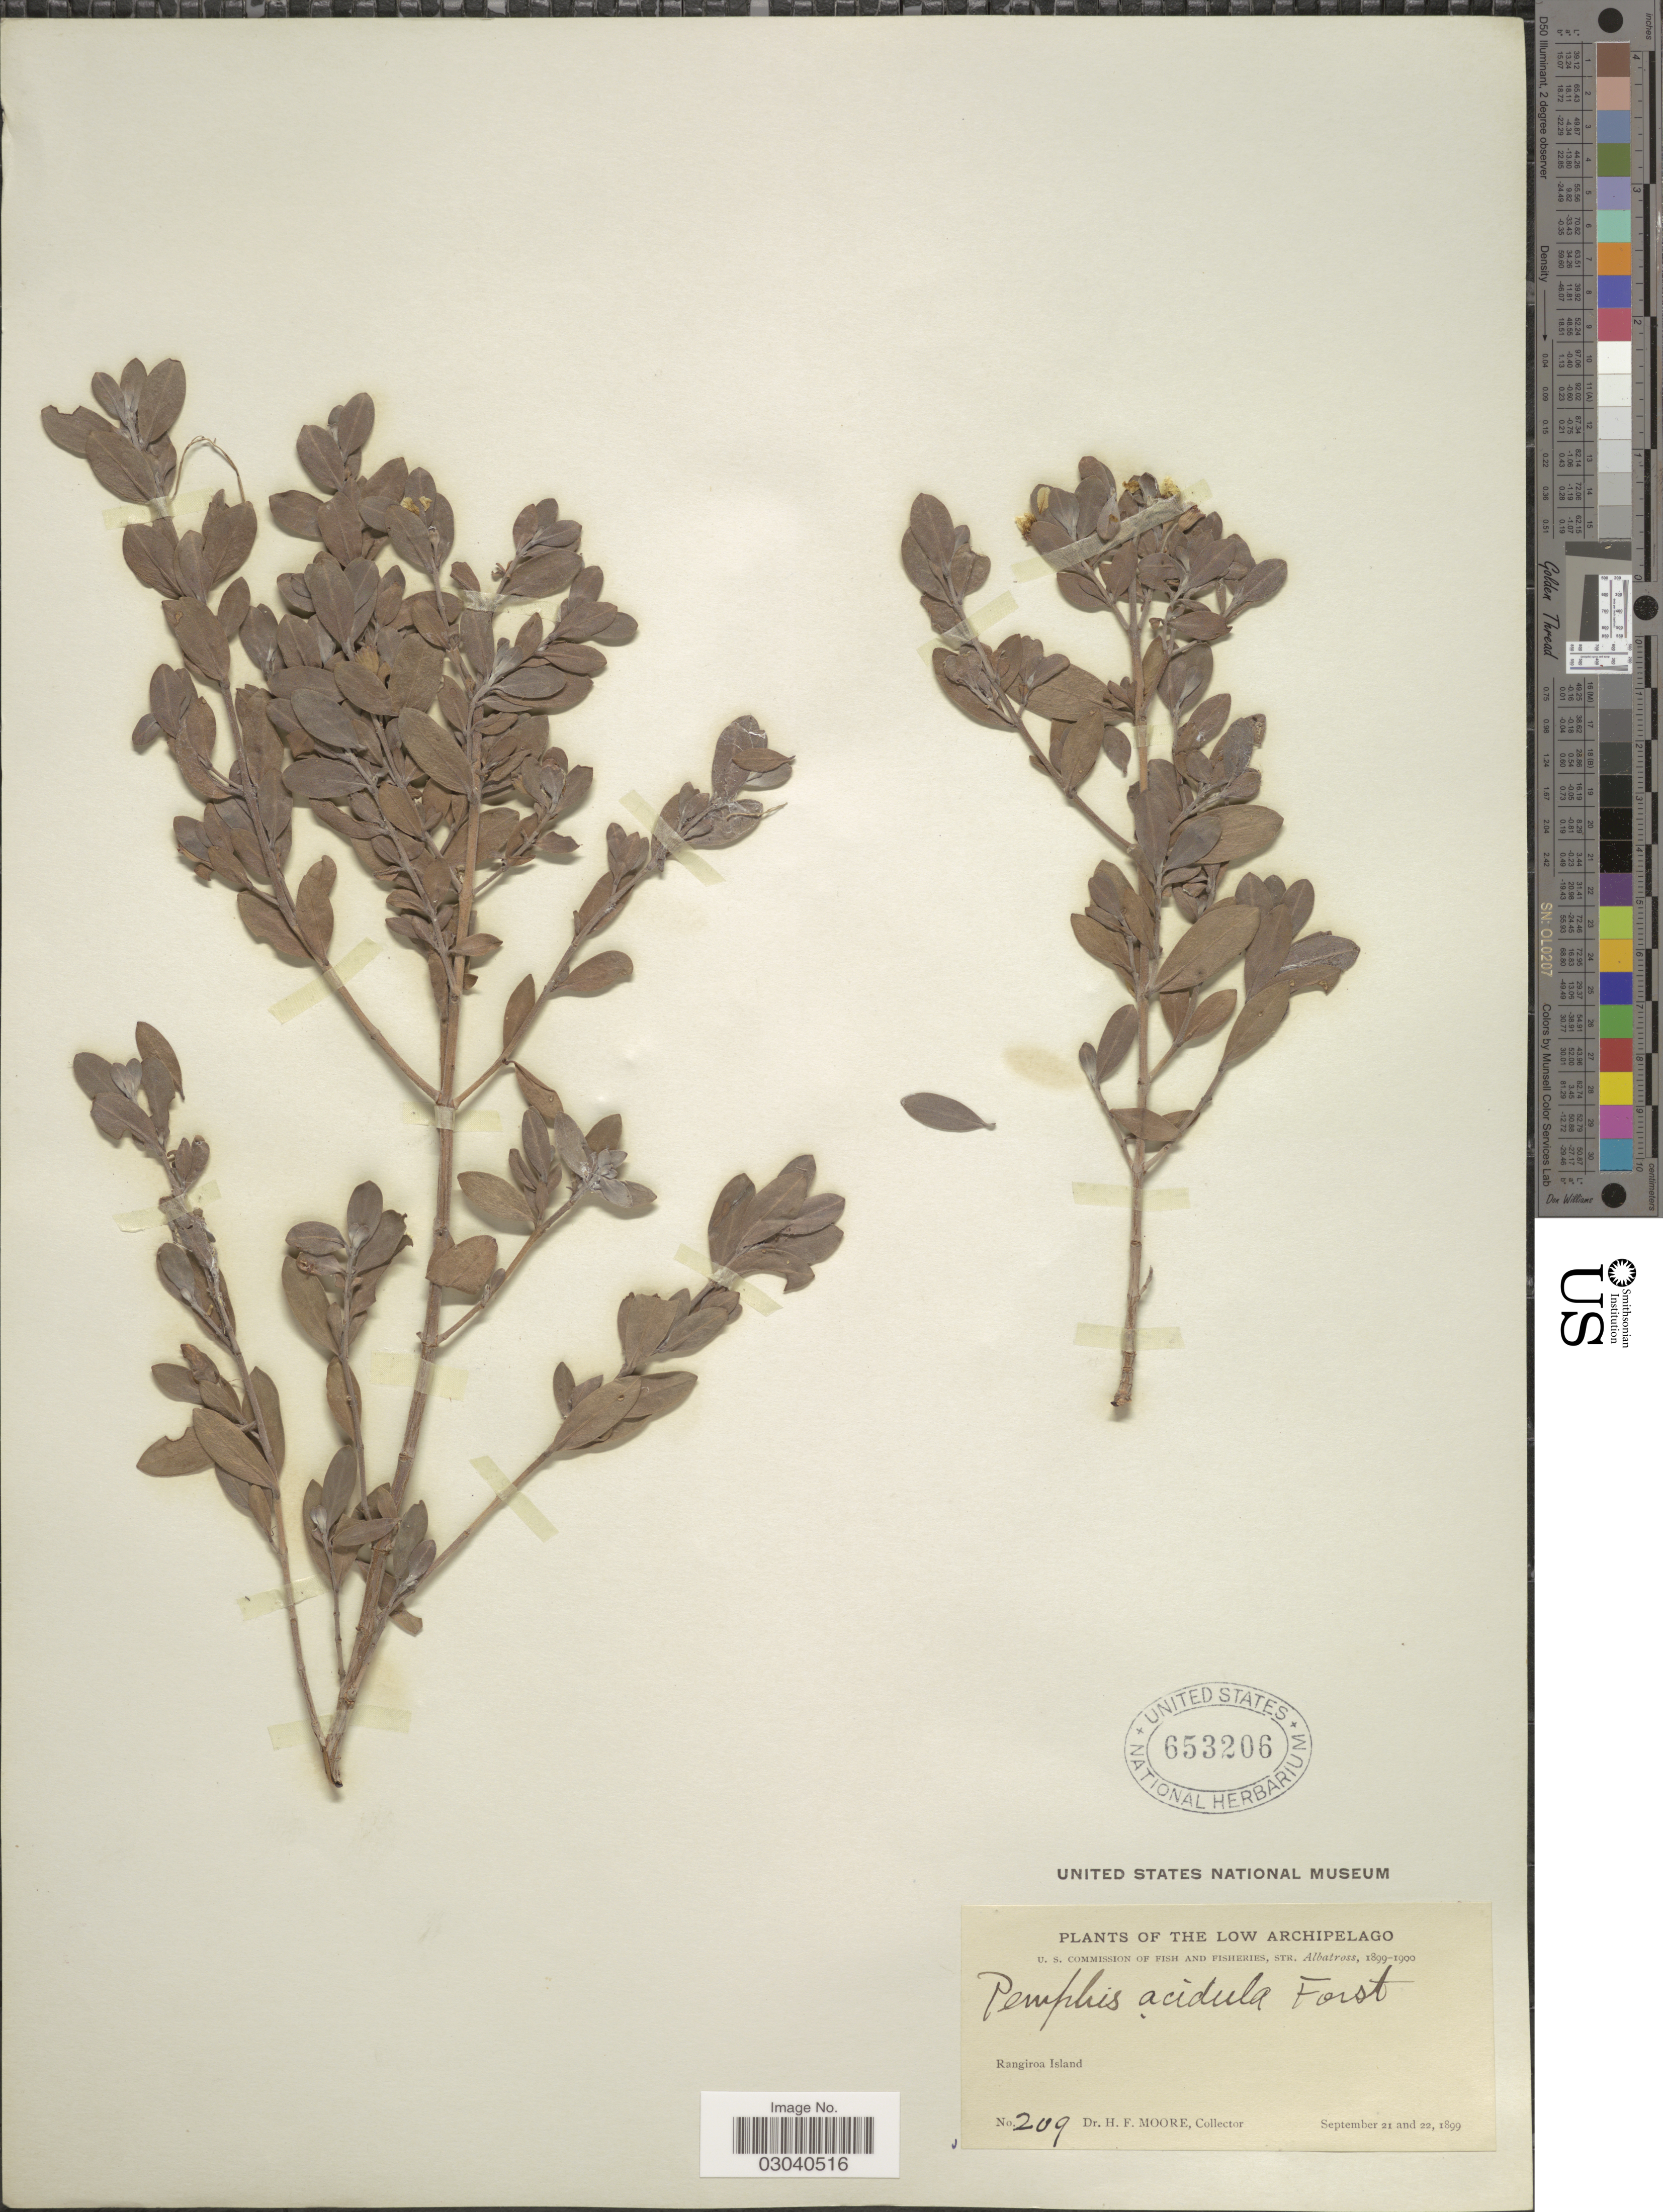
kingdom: Plantae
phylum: Tracheophyta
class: Magnoliopsida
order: Myrtales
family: Lythraceae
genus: Pemphis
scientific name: Pemphis acidula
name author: J.R. Forst. & G. Forst.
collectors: H. F. Moore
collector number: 209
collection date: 1899-09-21/1899-09-22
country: French Polynesia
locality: The Low Archipelago. Rangirao Island.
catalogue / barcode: US 653206